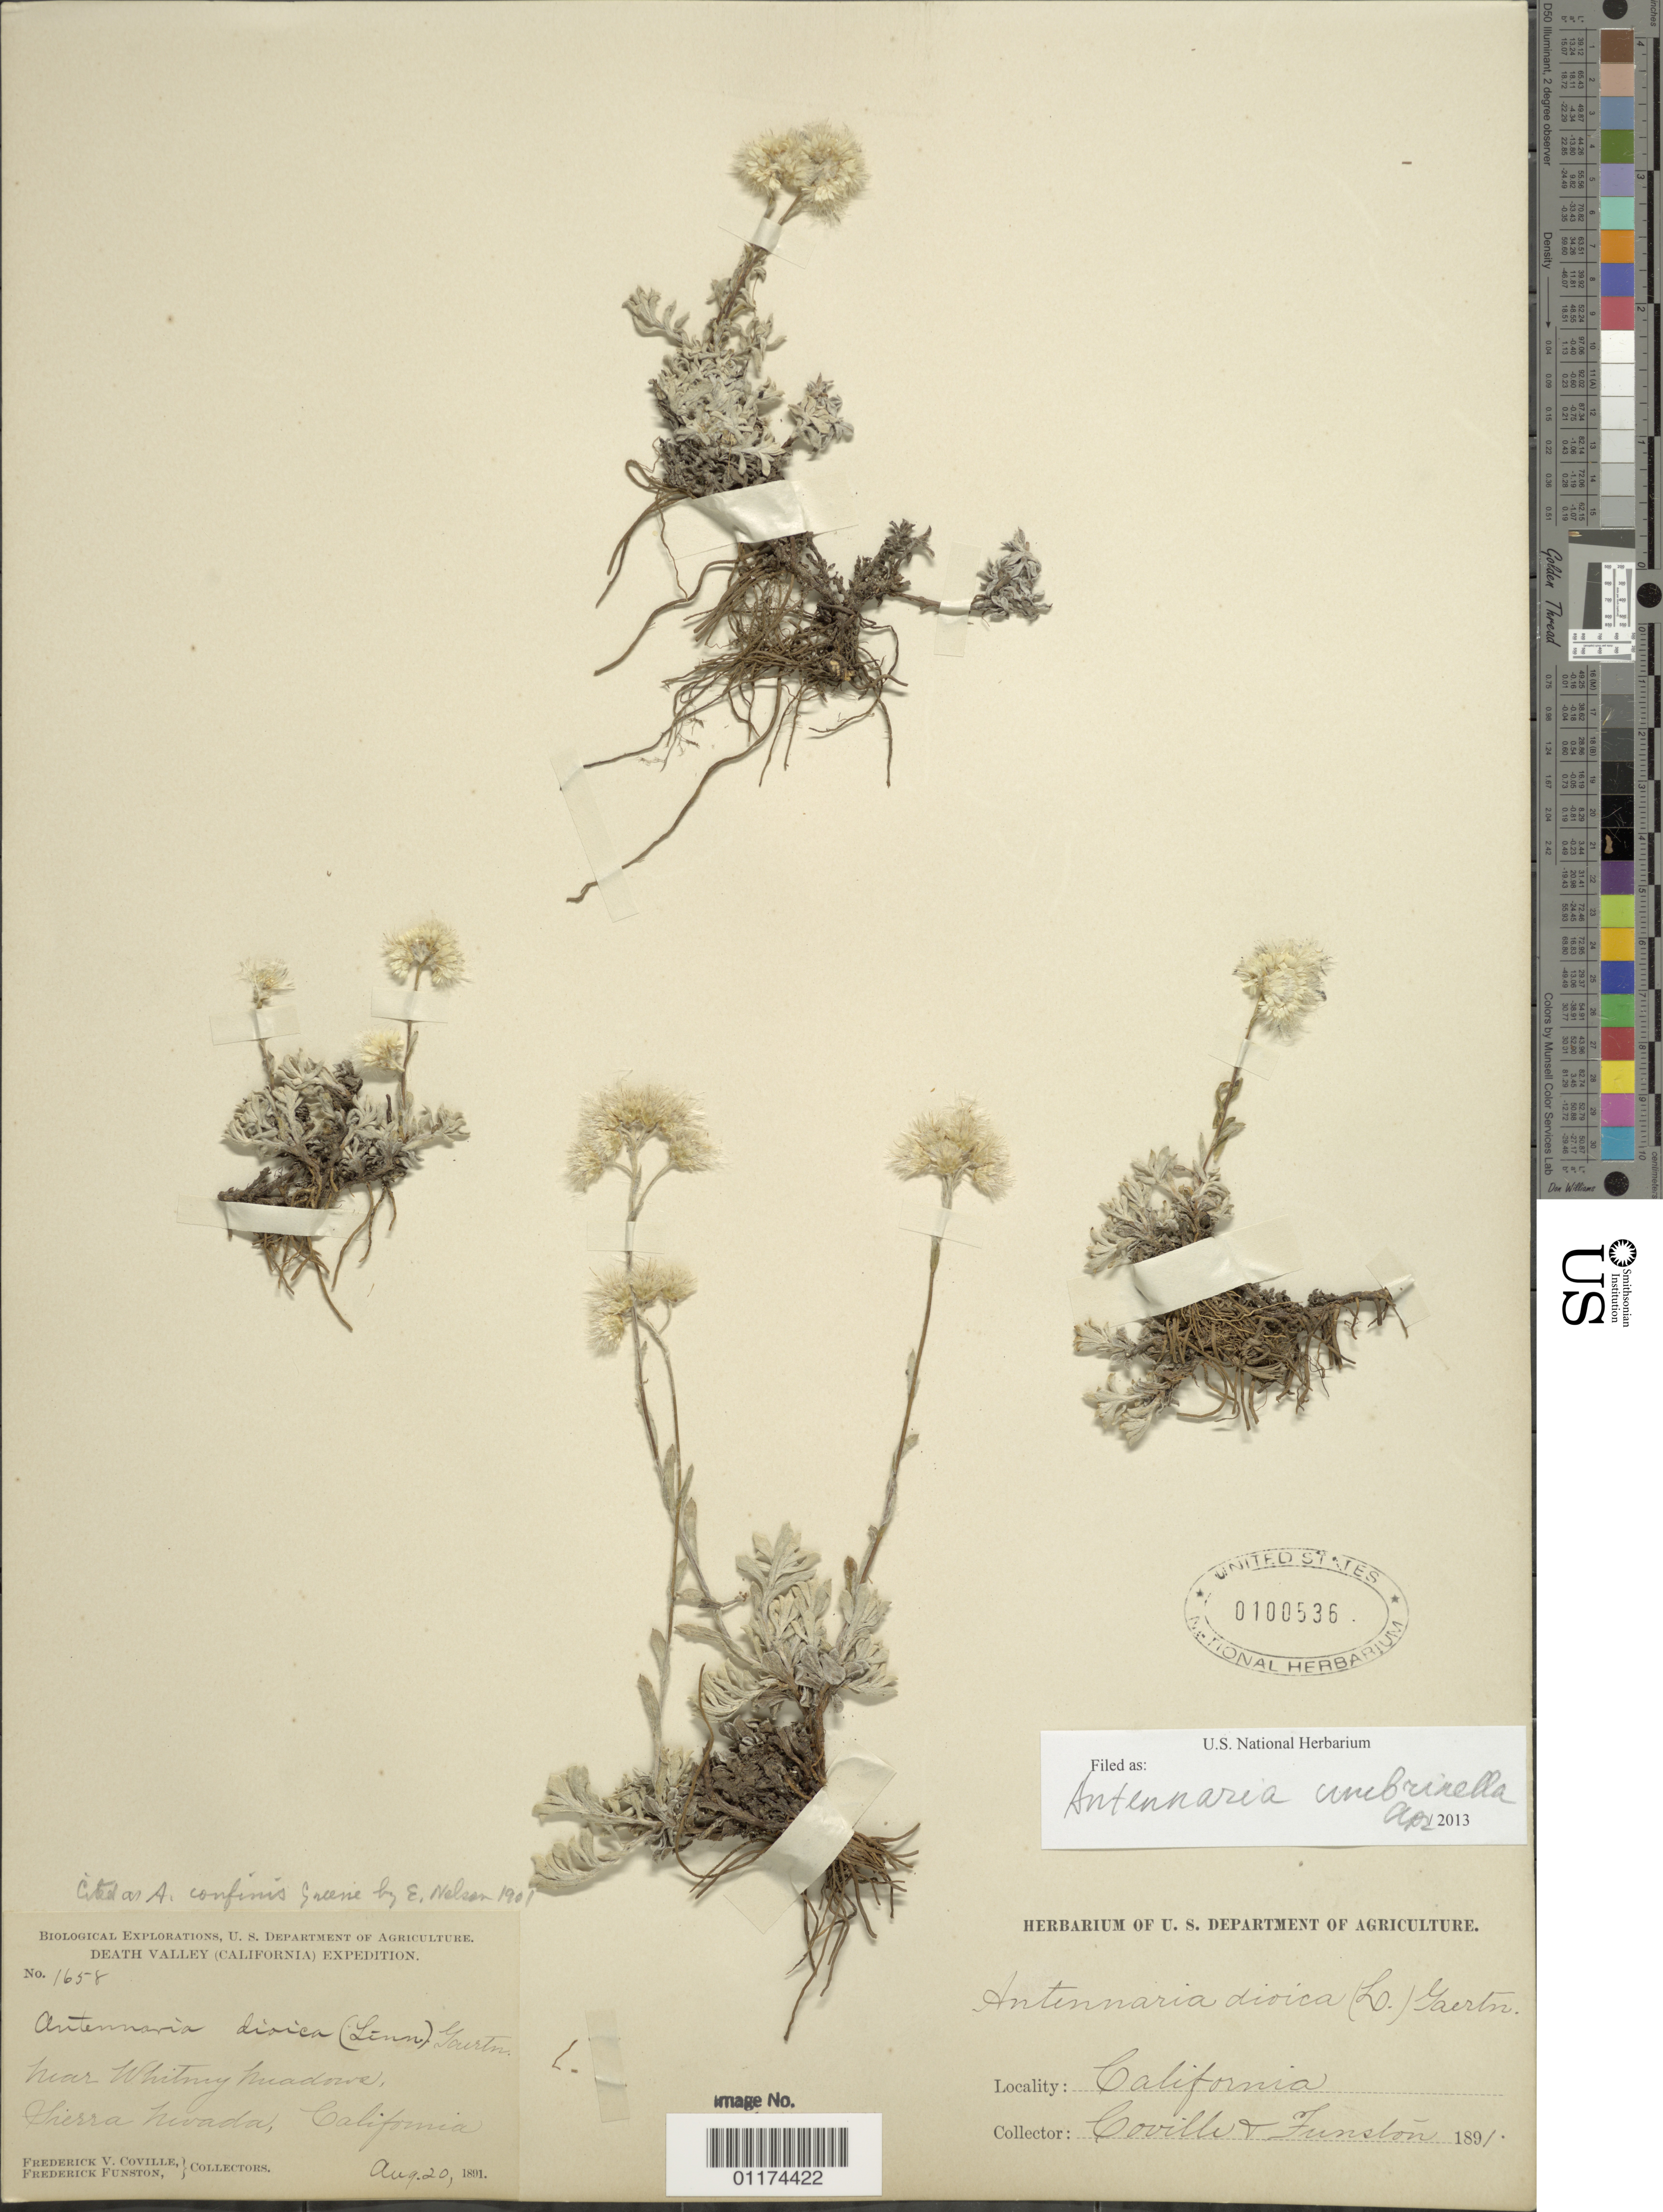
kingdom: Plantae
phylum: Tracheophyta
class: Magnoliopsida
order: Asterales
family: Asteraceae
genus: Antennaria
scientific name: Antennaria umbrinella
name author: Rydb.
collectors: F. V. Coville & F. Funston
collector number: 1658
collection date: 1891-08-20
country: United States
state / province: California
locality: Whitney Meadows, Sierra Nevada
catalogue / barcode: US 100536